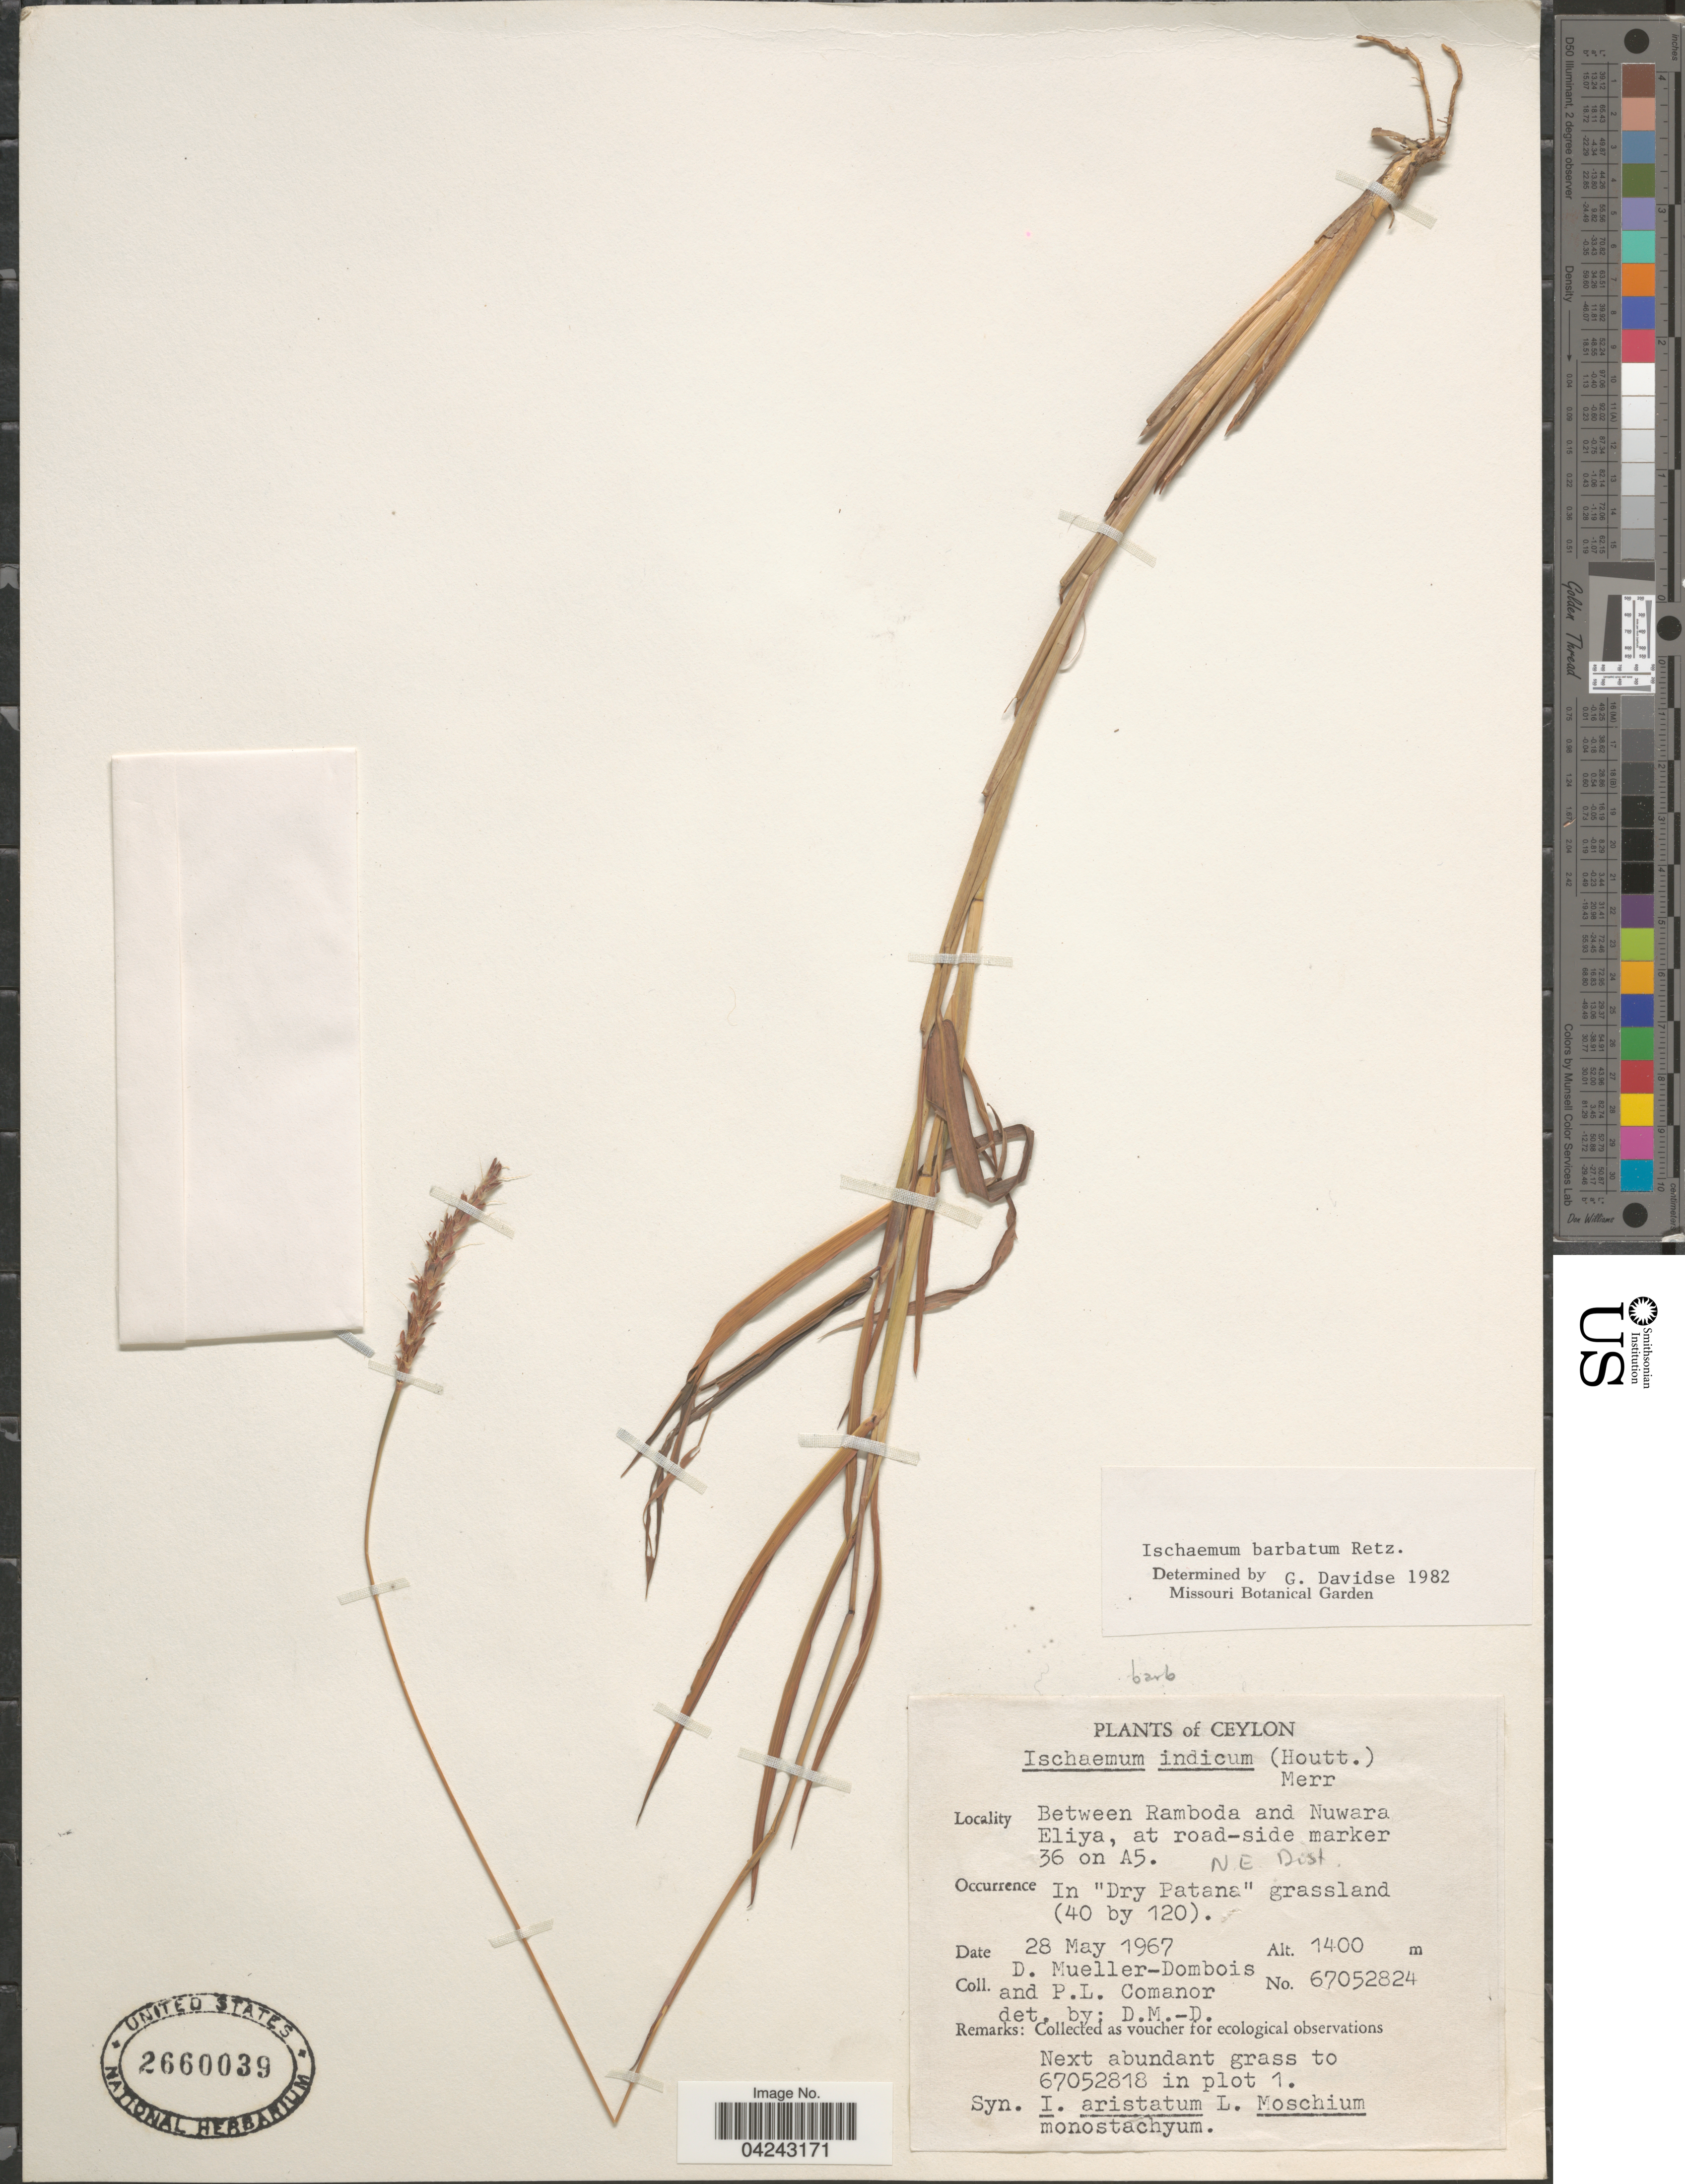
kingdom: Plantae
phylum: Tracheophyta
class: Liliopsida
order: Poales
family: Poaceae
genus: Ischaemum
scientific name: Ischaemum barbatum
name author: Blume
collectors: D. Mueller-Dombois & P. Comanor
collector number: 67052824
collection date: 1967-05-28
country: Sri Lanka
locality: Ceylon. Between Ramboda and Nuwara Eliya, at road-side marker 36 on A5.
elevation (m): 1400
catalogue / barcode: US 2660039